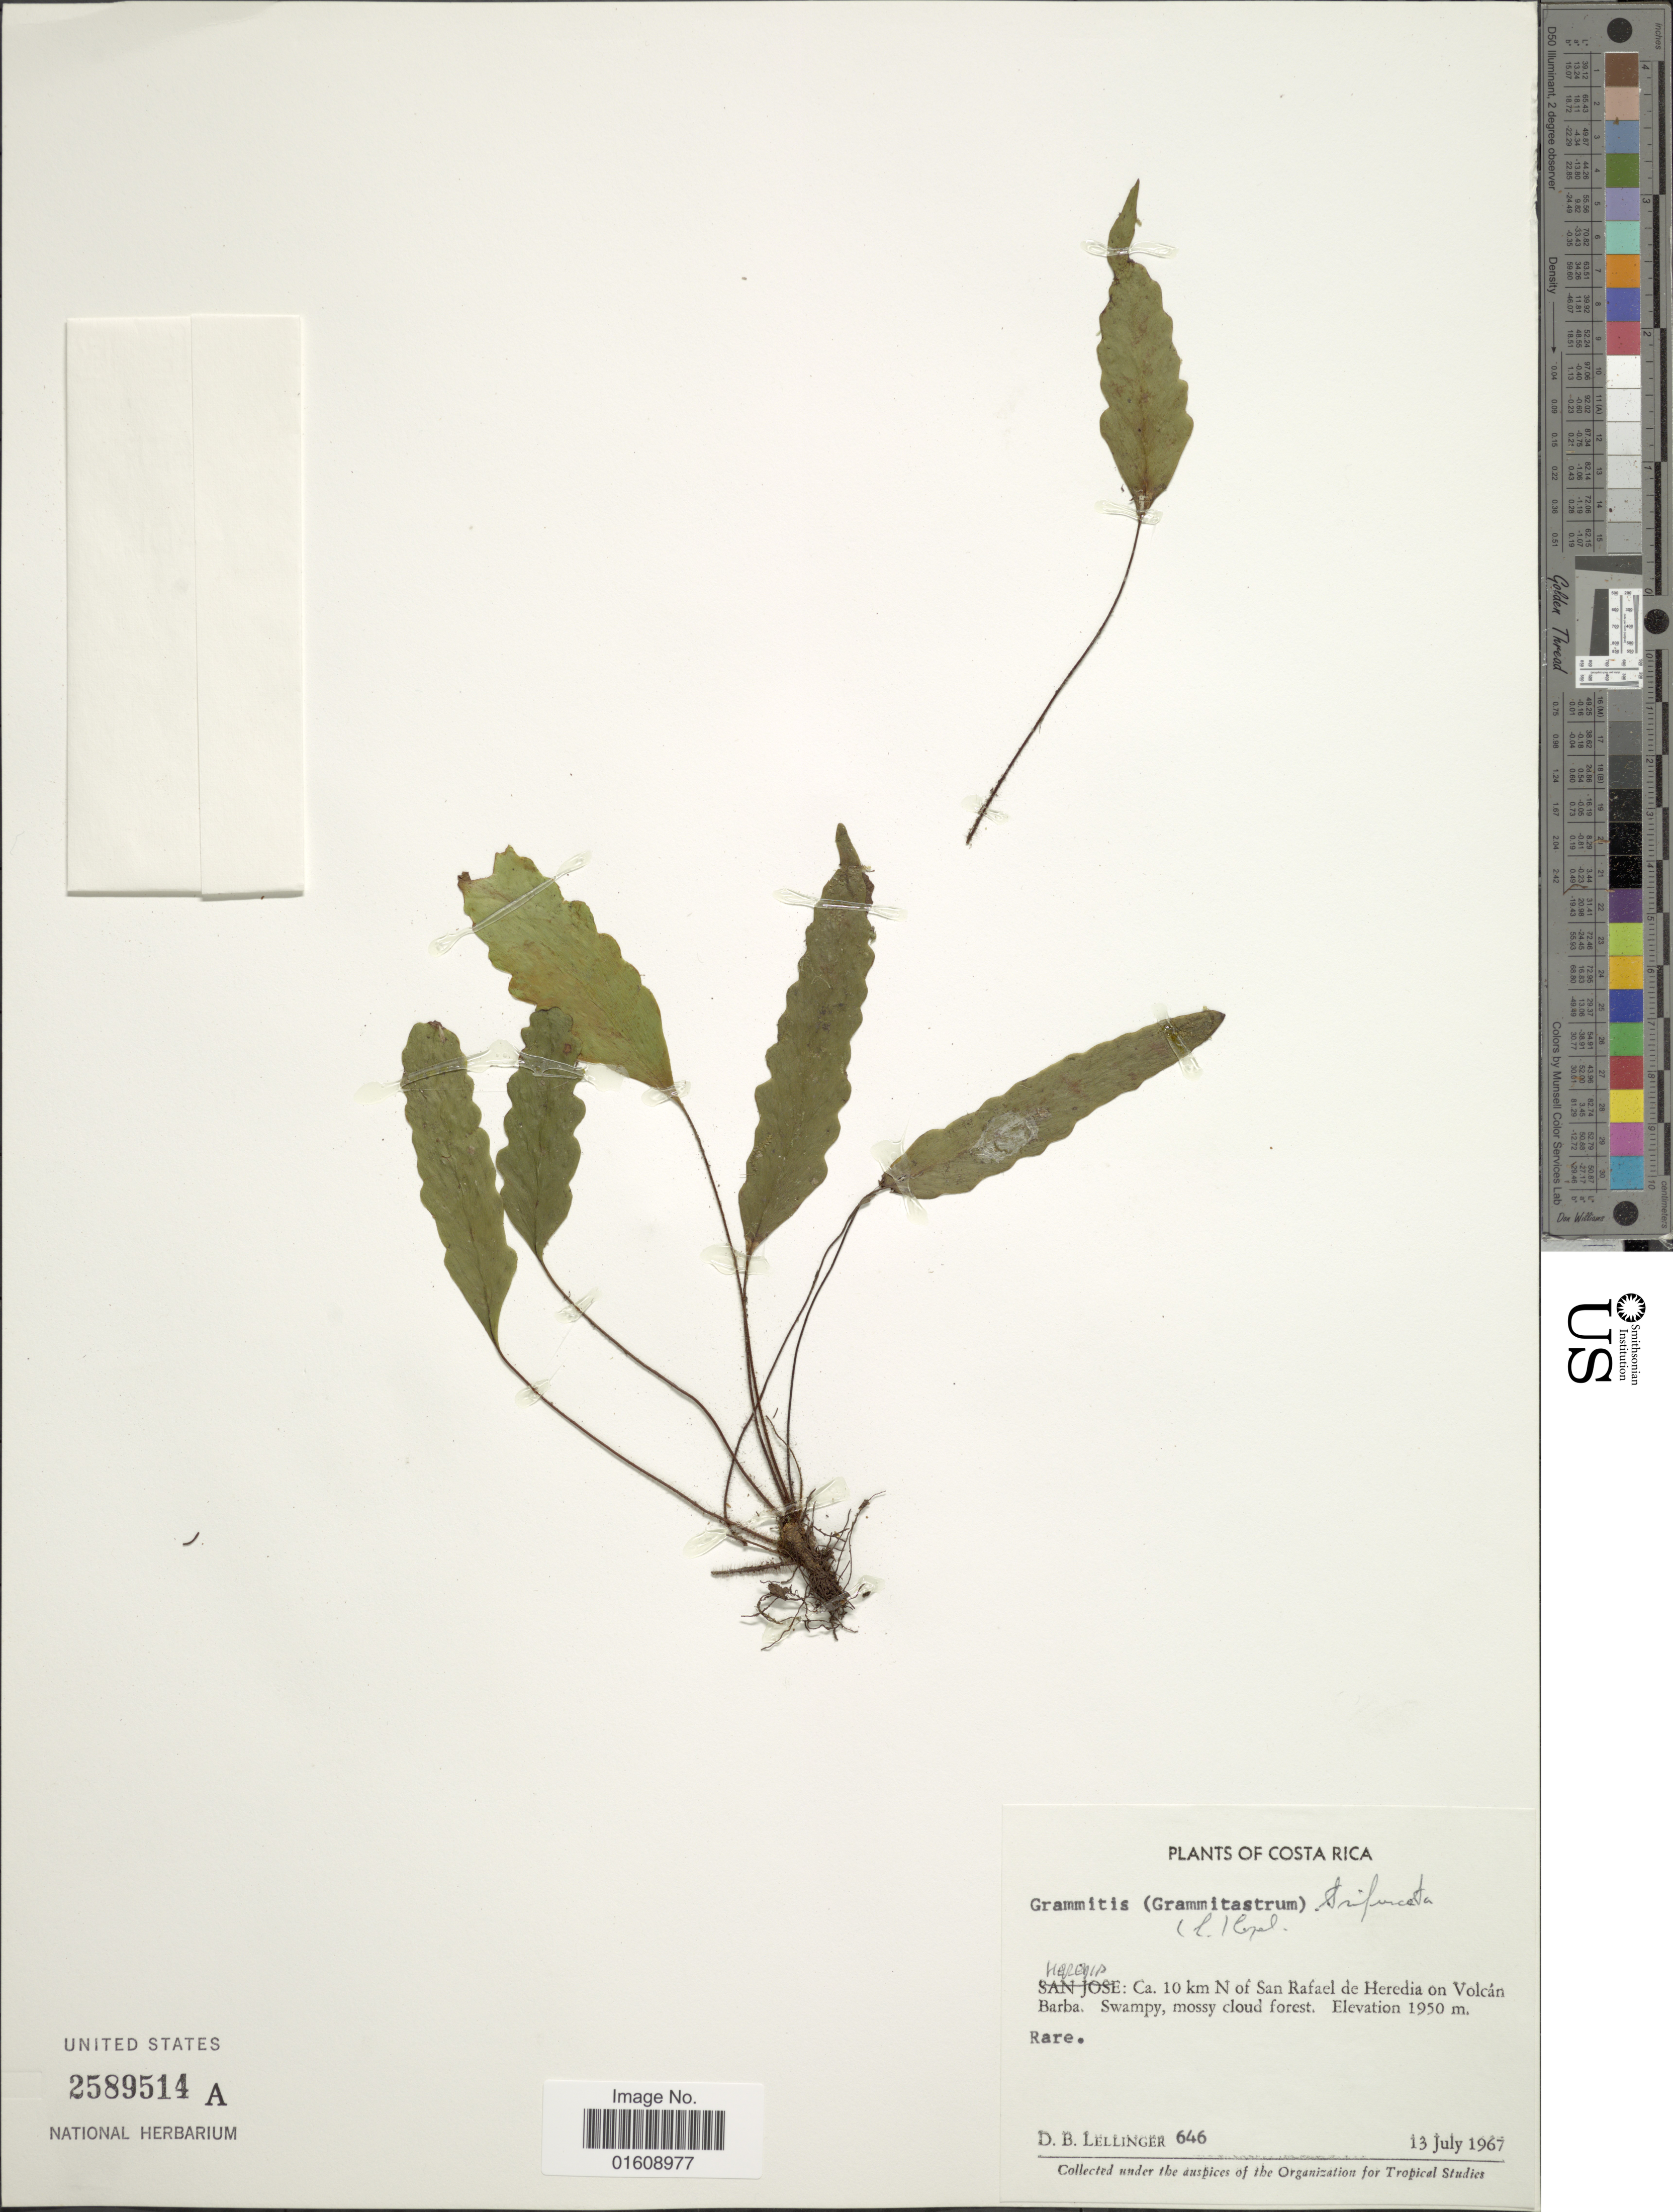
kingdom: Plantae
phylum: Tracheophyta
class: Polypodiopsida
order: Polypodiales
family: Polypodiaceae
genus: Enterosora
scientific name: Enterosora trifurcata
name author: (L.) L.E. Bishop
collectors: D. B. Lellinger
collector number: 646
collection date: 1967-07-13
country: Costa Rica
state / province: Heredia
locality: Costa Ricam Heredia: Ca. 10 km N of San Rafael de Heredia on Volcán Barba.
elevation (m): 1950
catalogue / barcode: US 2589514A